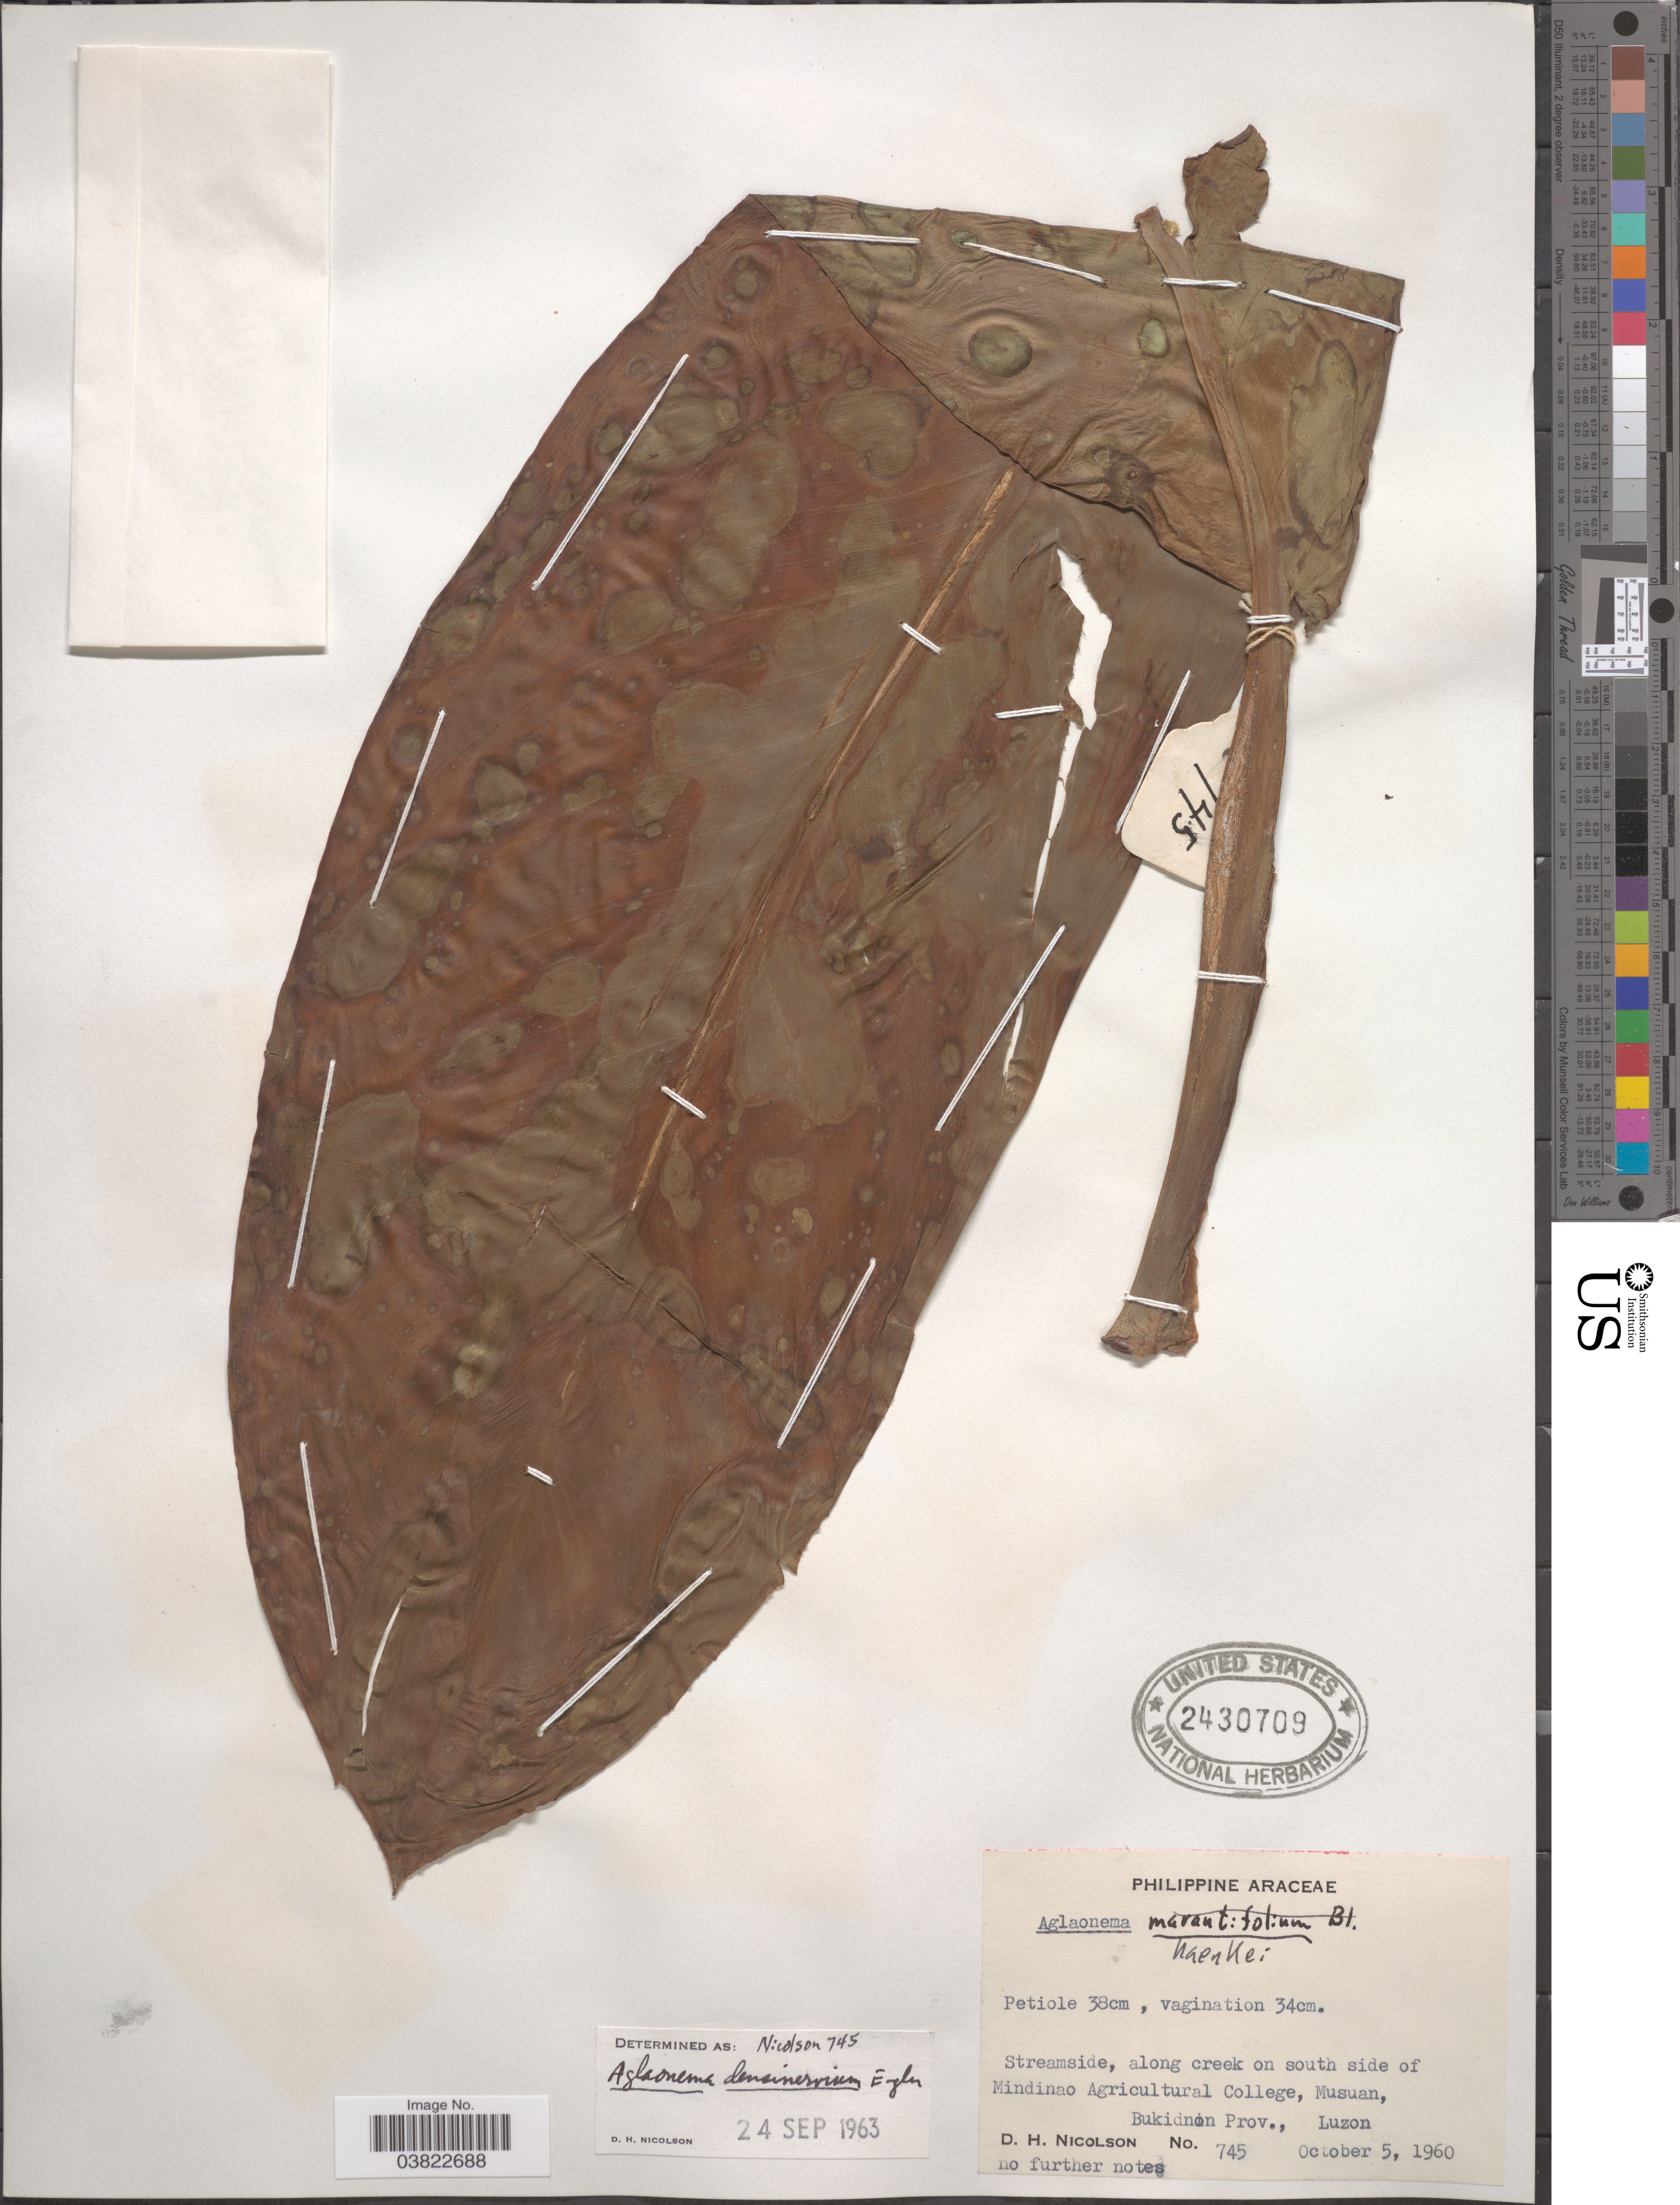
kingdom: Plantae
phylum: Tracheophyta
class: Liliopsida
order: Alismatales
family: Araceae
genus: Aglaonema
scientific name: Aglaonema densinervium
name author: Engl.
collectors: D. H. Nicolson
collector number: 745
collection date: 1960-10-05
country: Philippines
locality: Streamside, along creek on south side of Mindinao Agricultural College, Musuan, Bukidnon Prov., Luzon.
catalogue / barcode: US 2430709